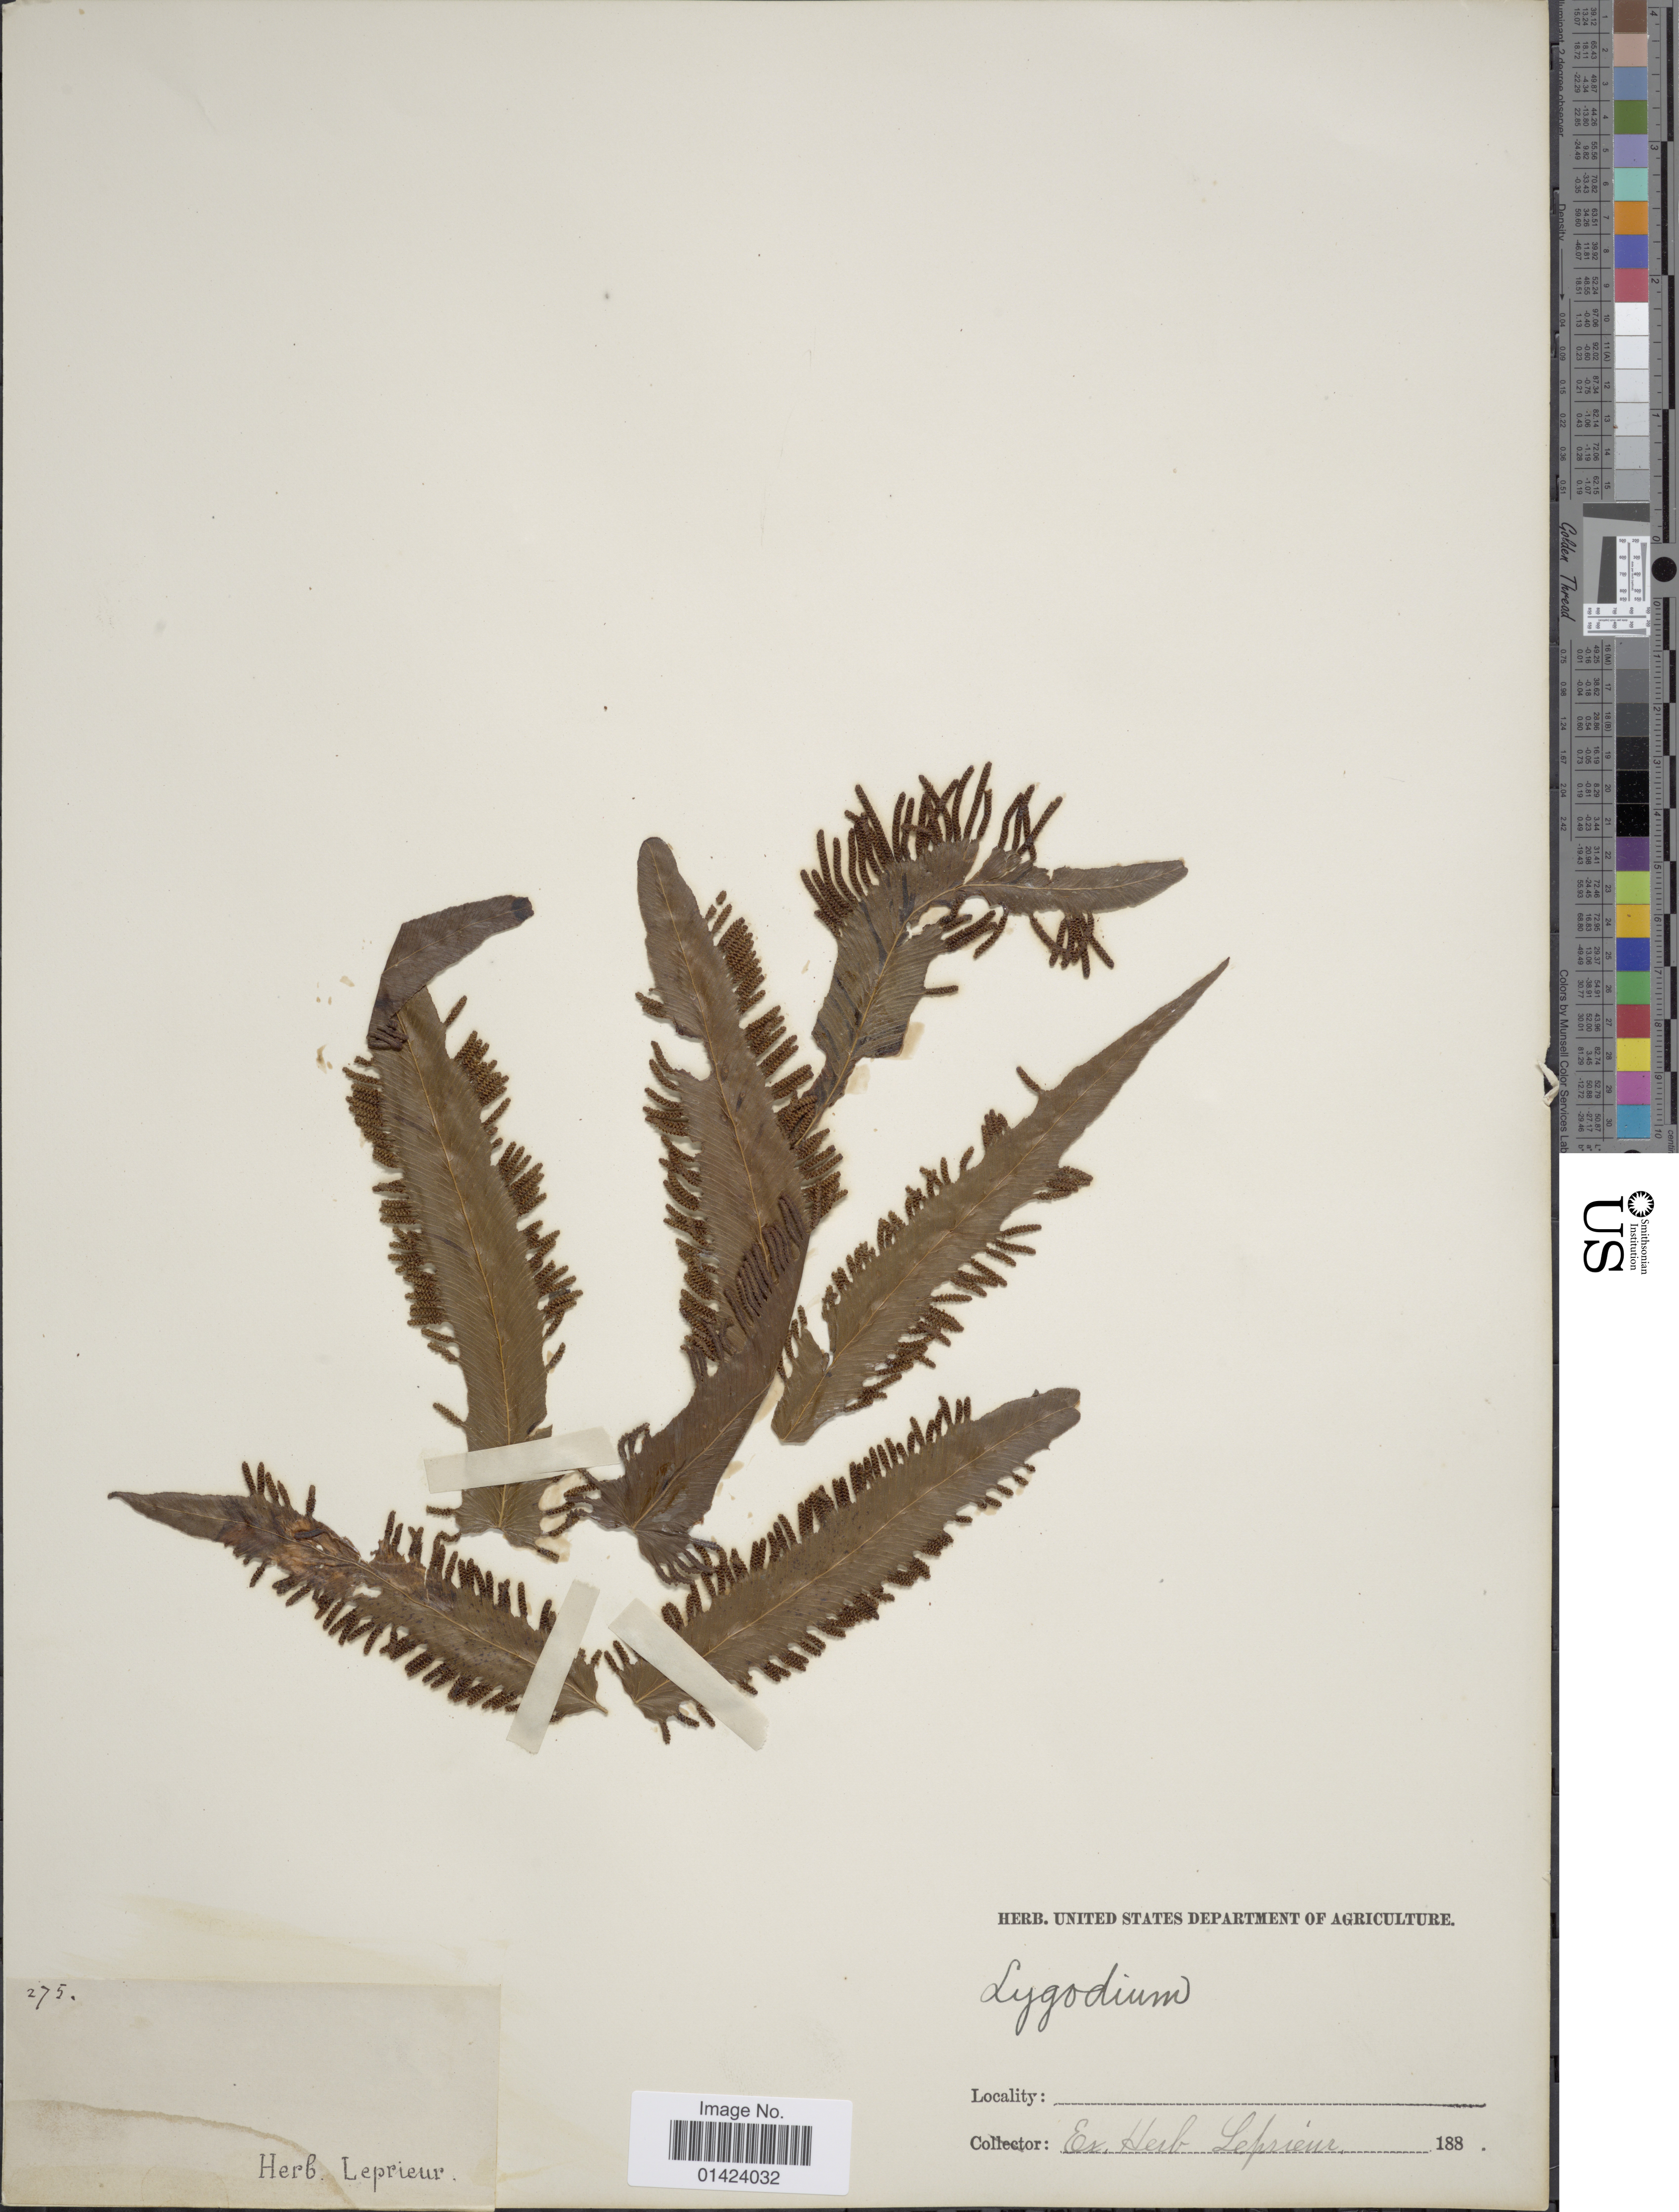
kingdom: Plantae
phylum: Tracheophyta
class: Polypodiopsida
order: Schizaeales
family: Lygodiaceae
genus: Lygodium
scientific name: Lygodium volubile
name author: Sw.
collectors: ex herb. Leprieur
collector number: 275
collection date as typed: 188